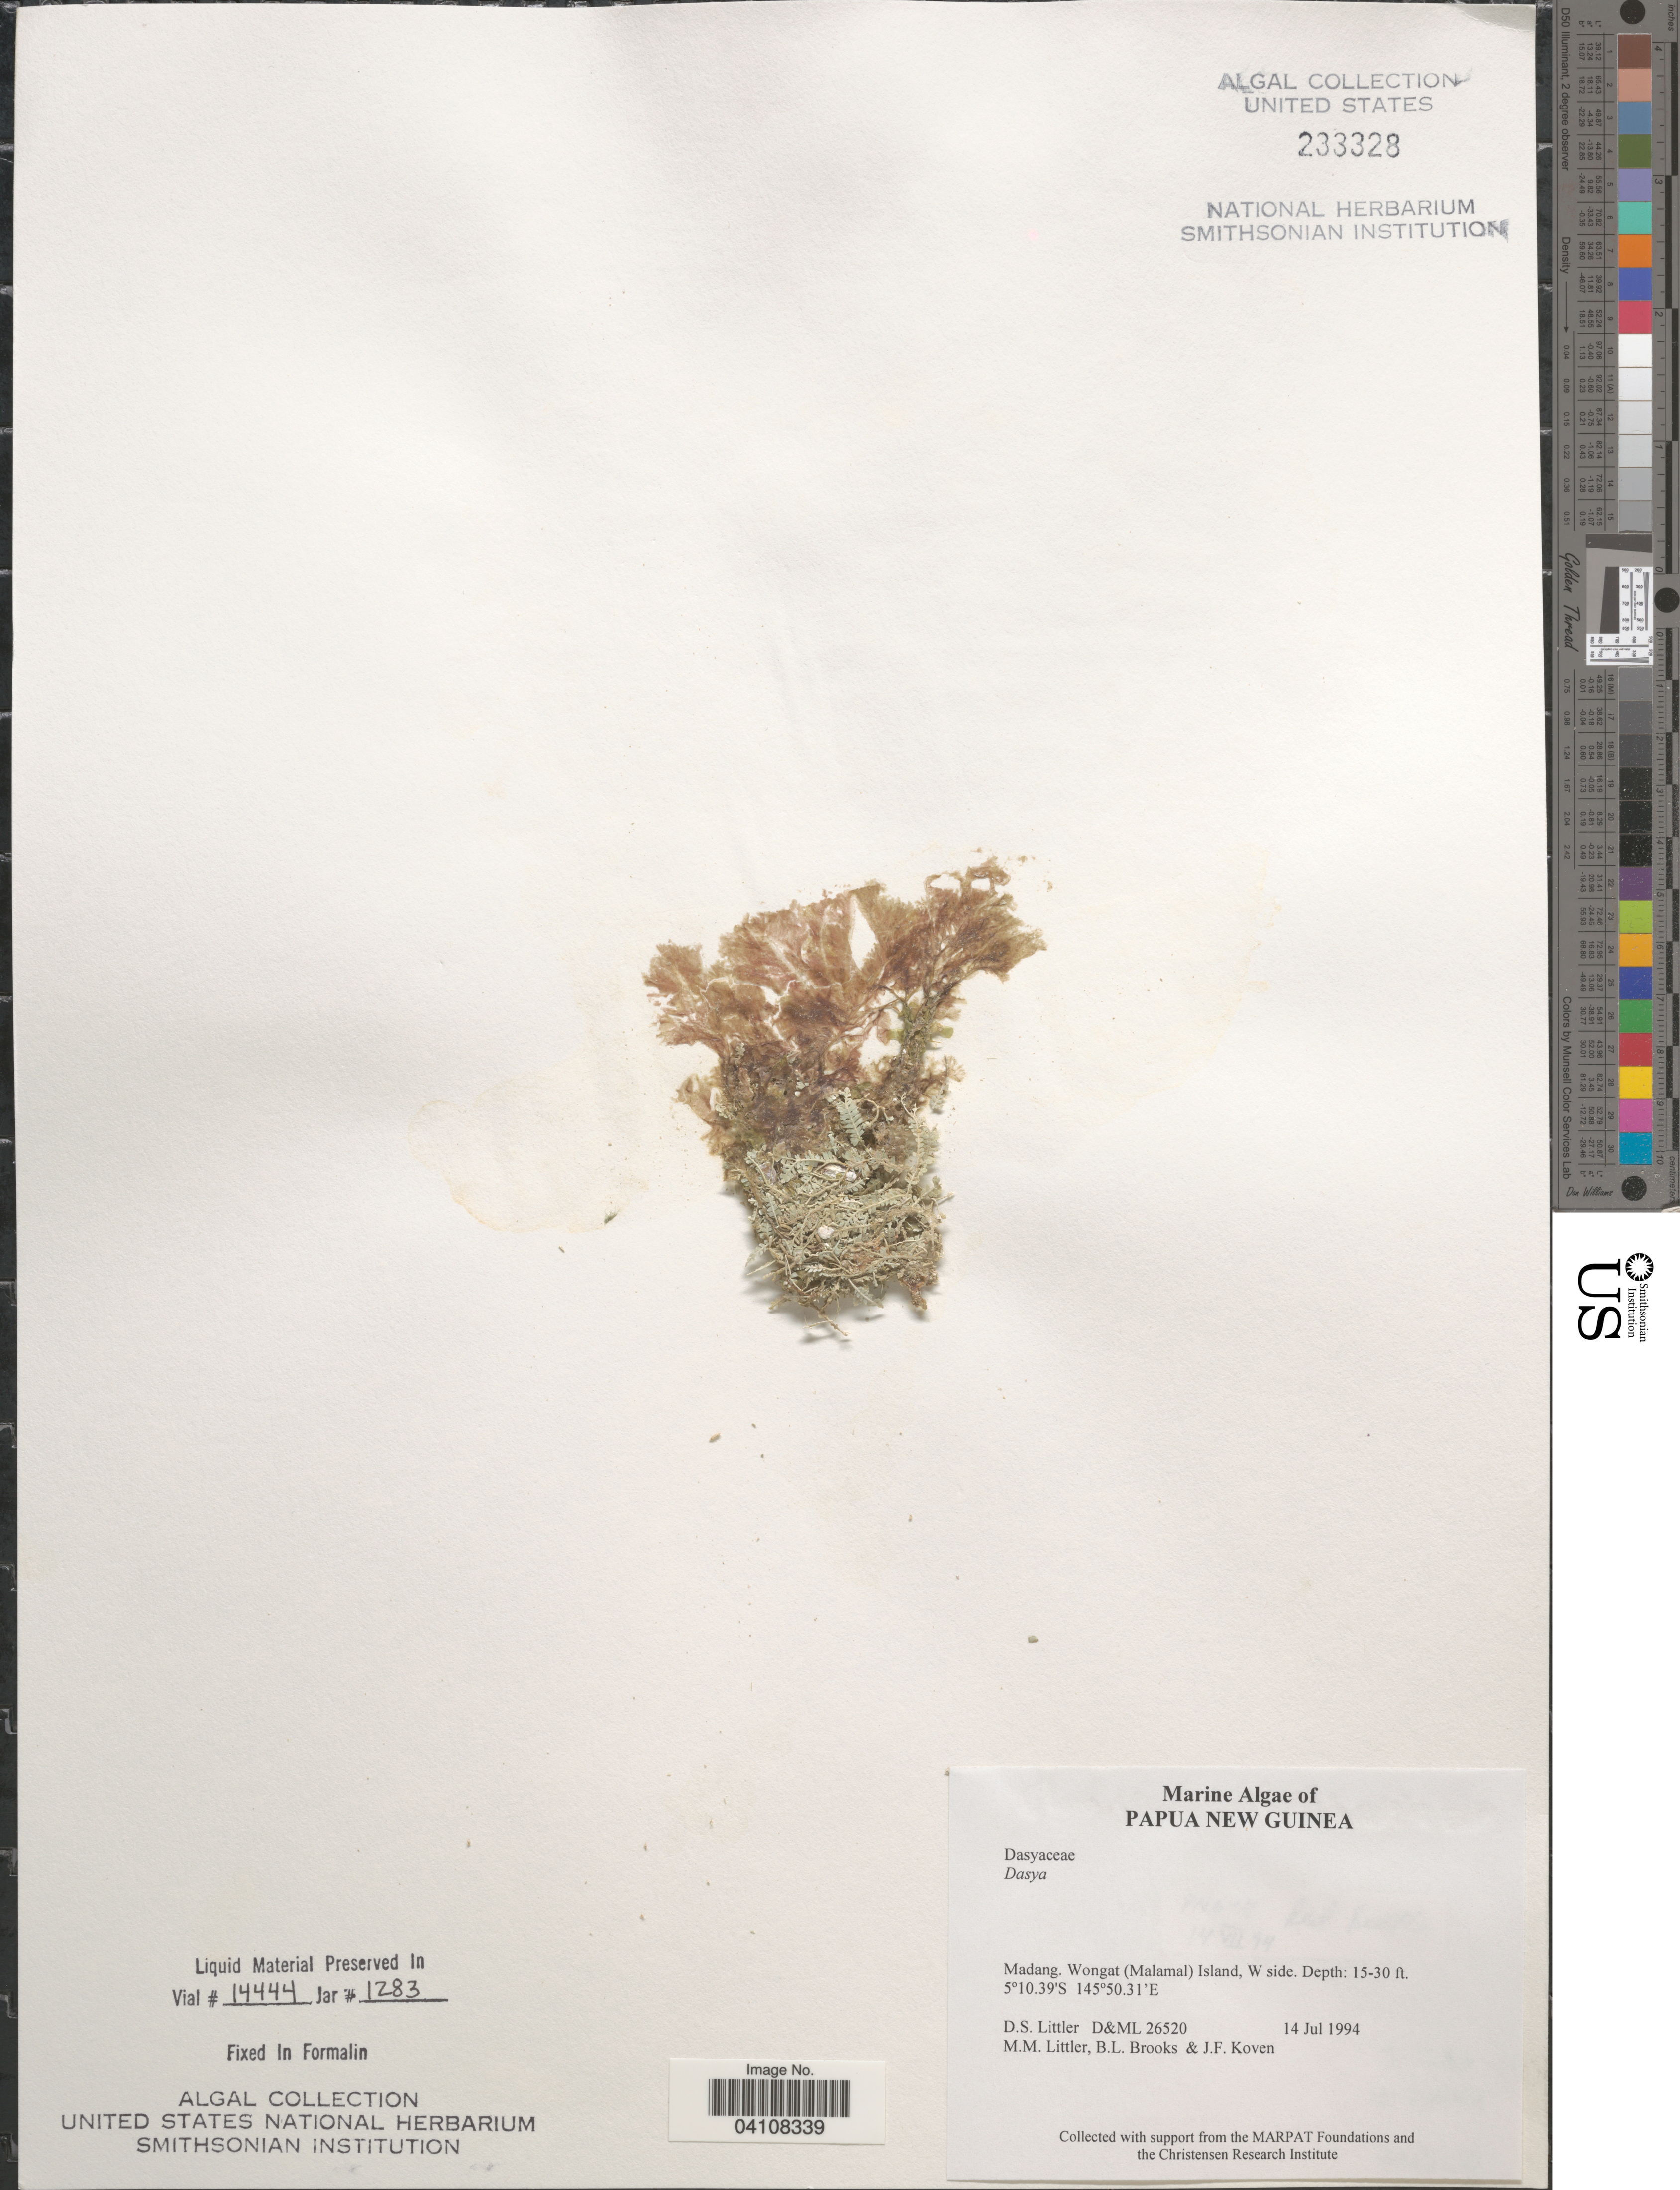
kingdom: Plantae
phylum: Rhodophyta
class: Florideophyceae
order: Ceramiales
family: Dasyaceae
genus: Dasya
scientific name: Dasya sp.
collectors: D. S. Littler, B. Brooks & J. Koven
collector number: D&ML26520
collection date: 1994-07-14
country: Papua New Guinea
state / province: Madang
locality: Wongat (Malamal) Island, W side.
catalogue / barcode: US 233328